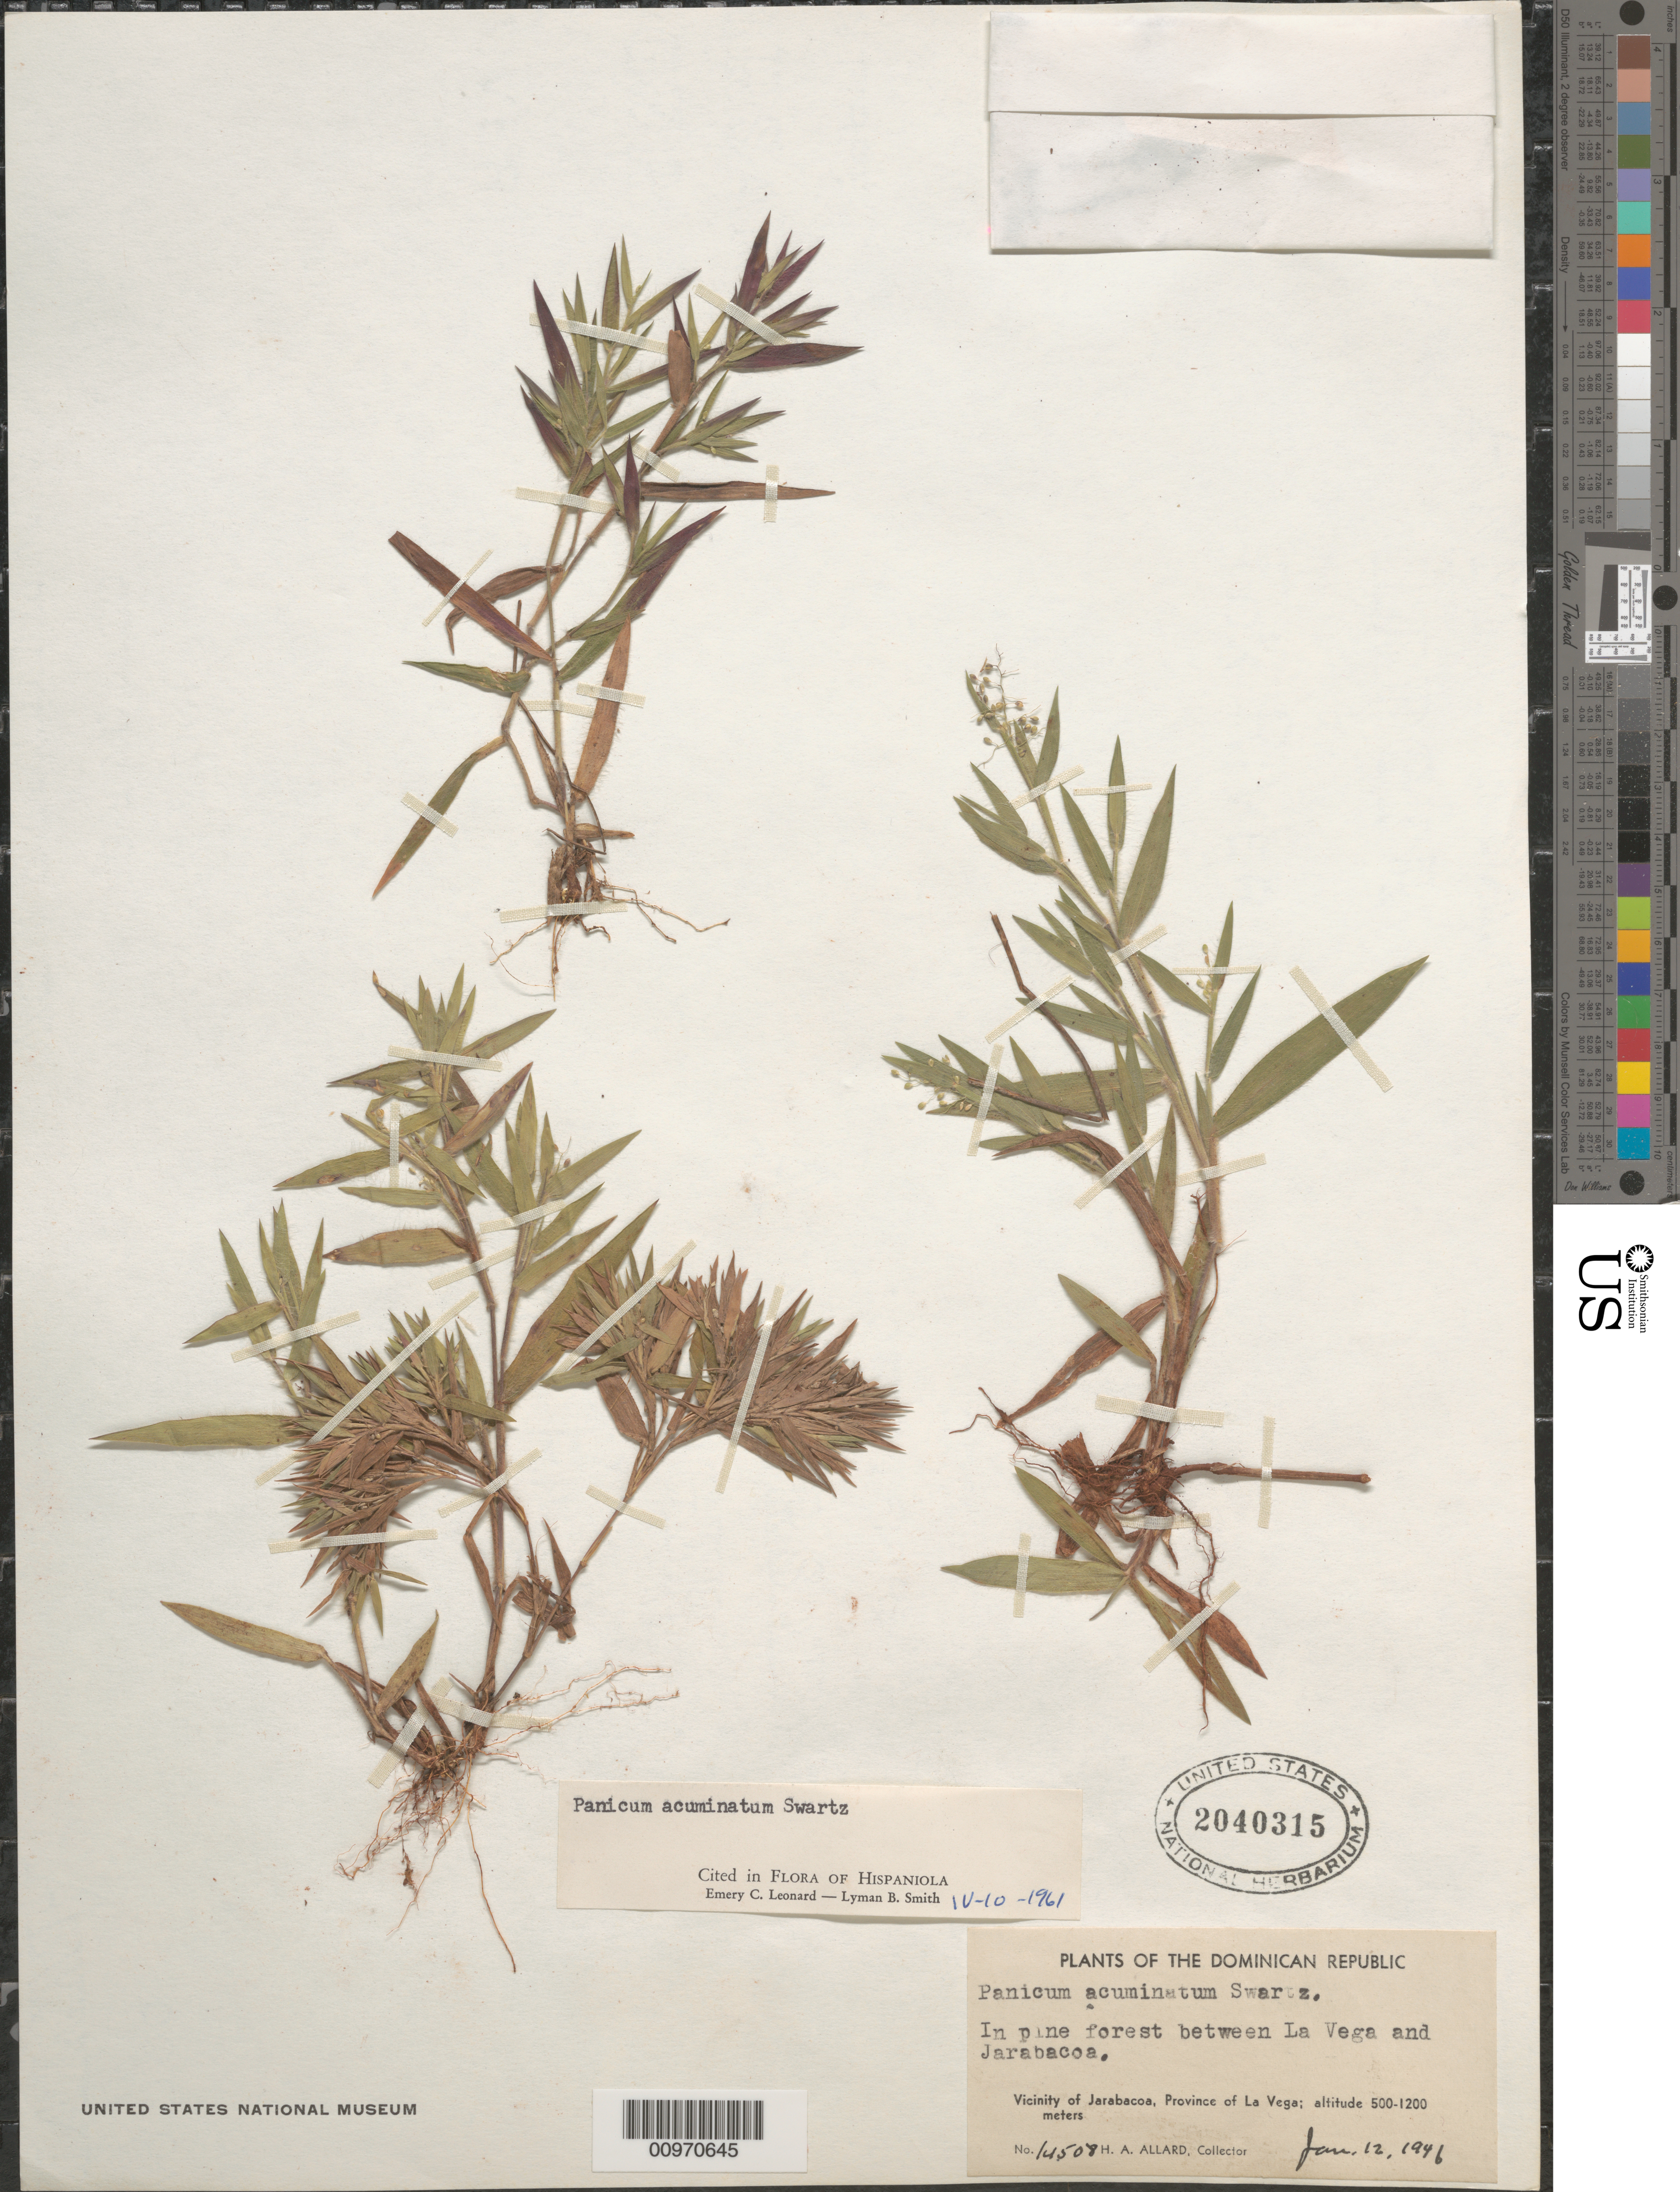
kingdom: Plantae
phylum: Tracheophyta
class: Liliopsida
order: Poales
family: Poaceae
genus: Panicum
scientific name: Panicum acuminatum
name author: Sw.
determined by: Leonard, E. C.; Smith, L. B.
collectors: H. A. Allard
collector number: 14508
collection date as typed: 12 Jan 1946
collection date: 1946-01-12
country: Dominican Republic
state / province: La Vega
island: Hispaniola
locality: Road from La Vega to Jarabacoa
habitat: Pine forest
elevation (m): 500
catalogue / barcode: US 2040315